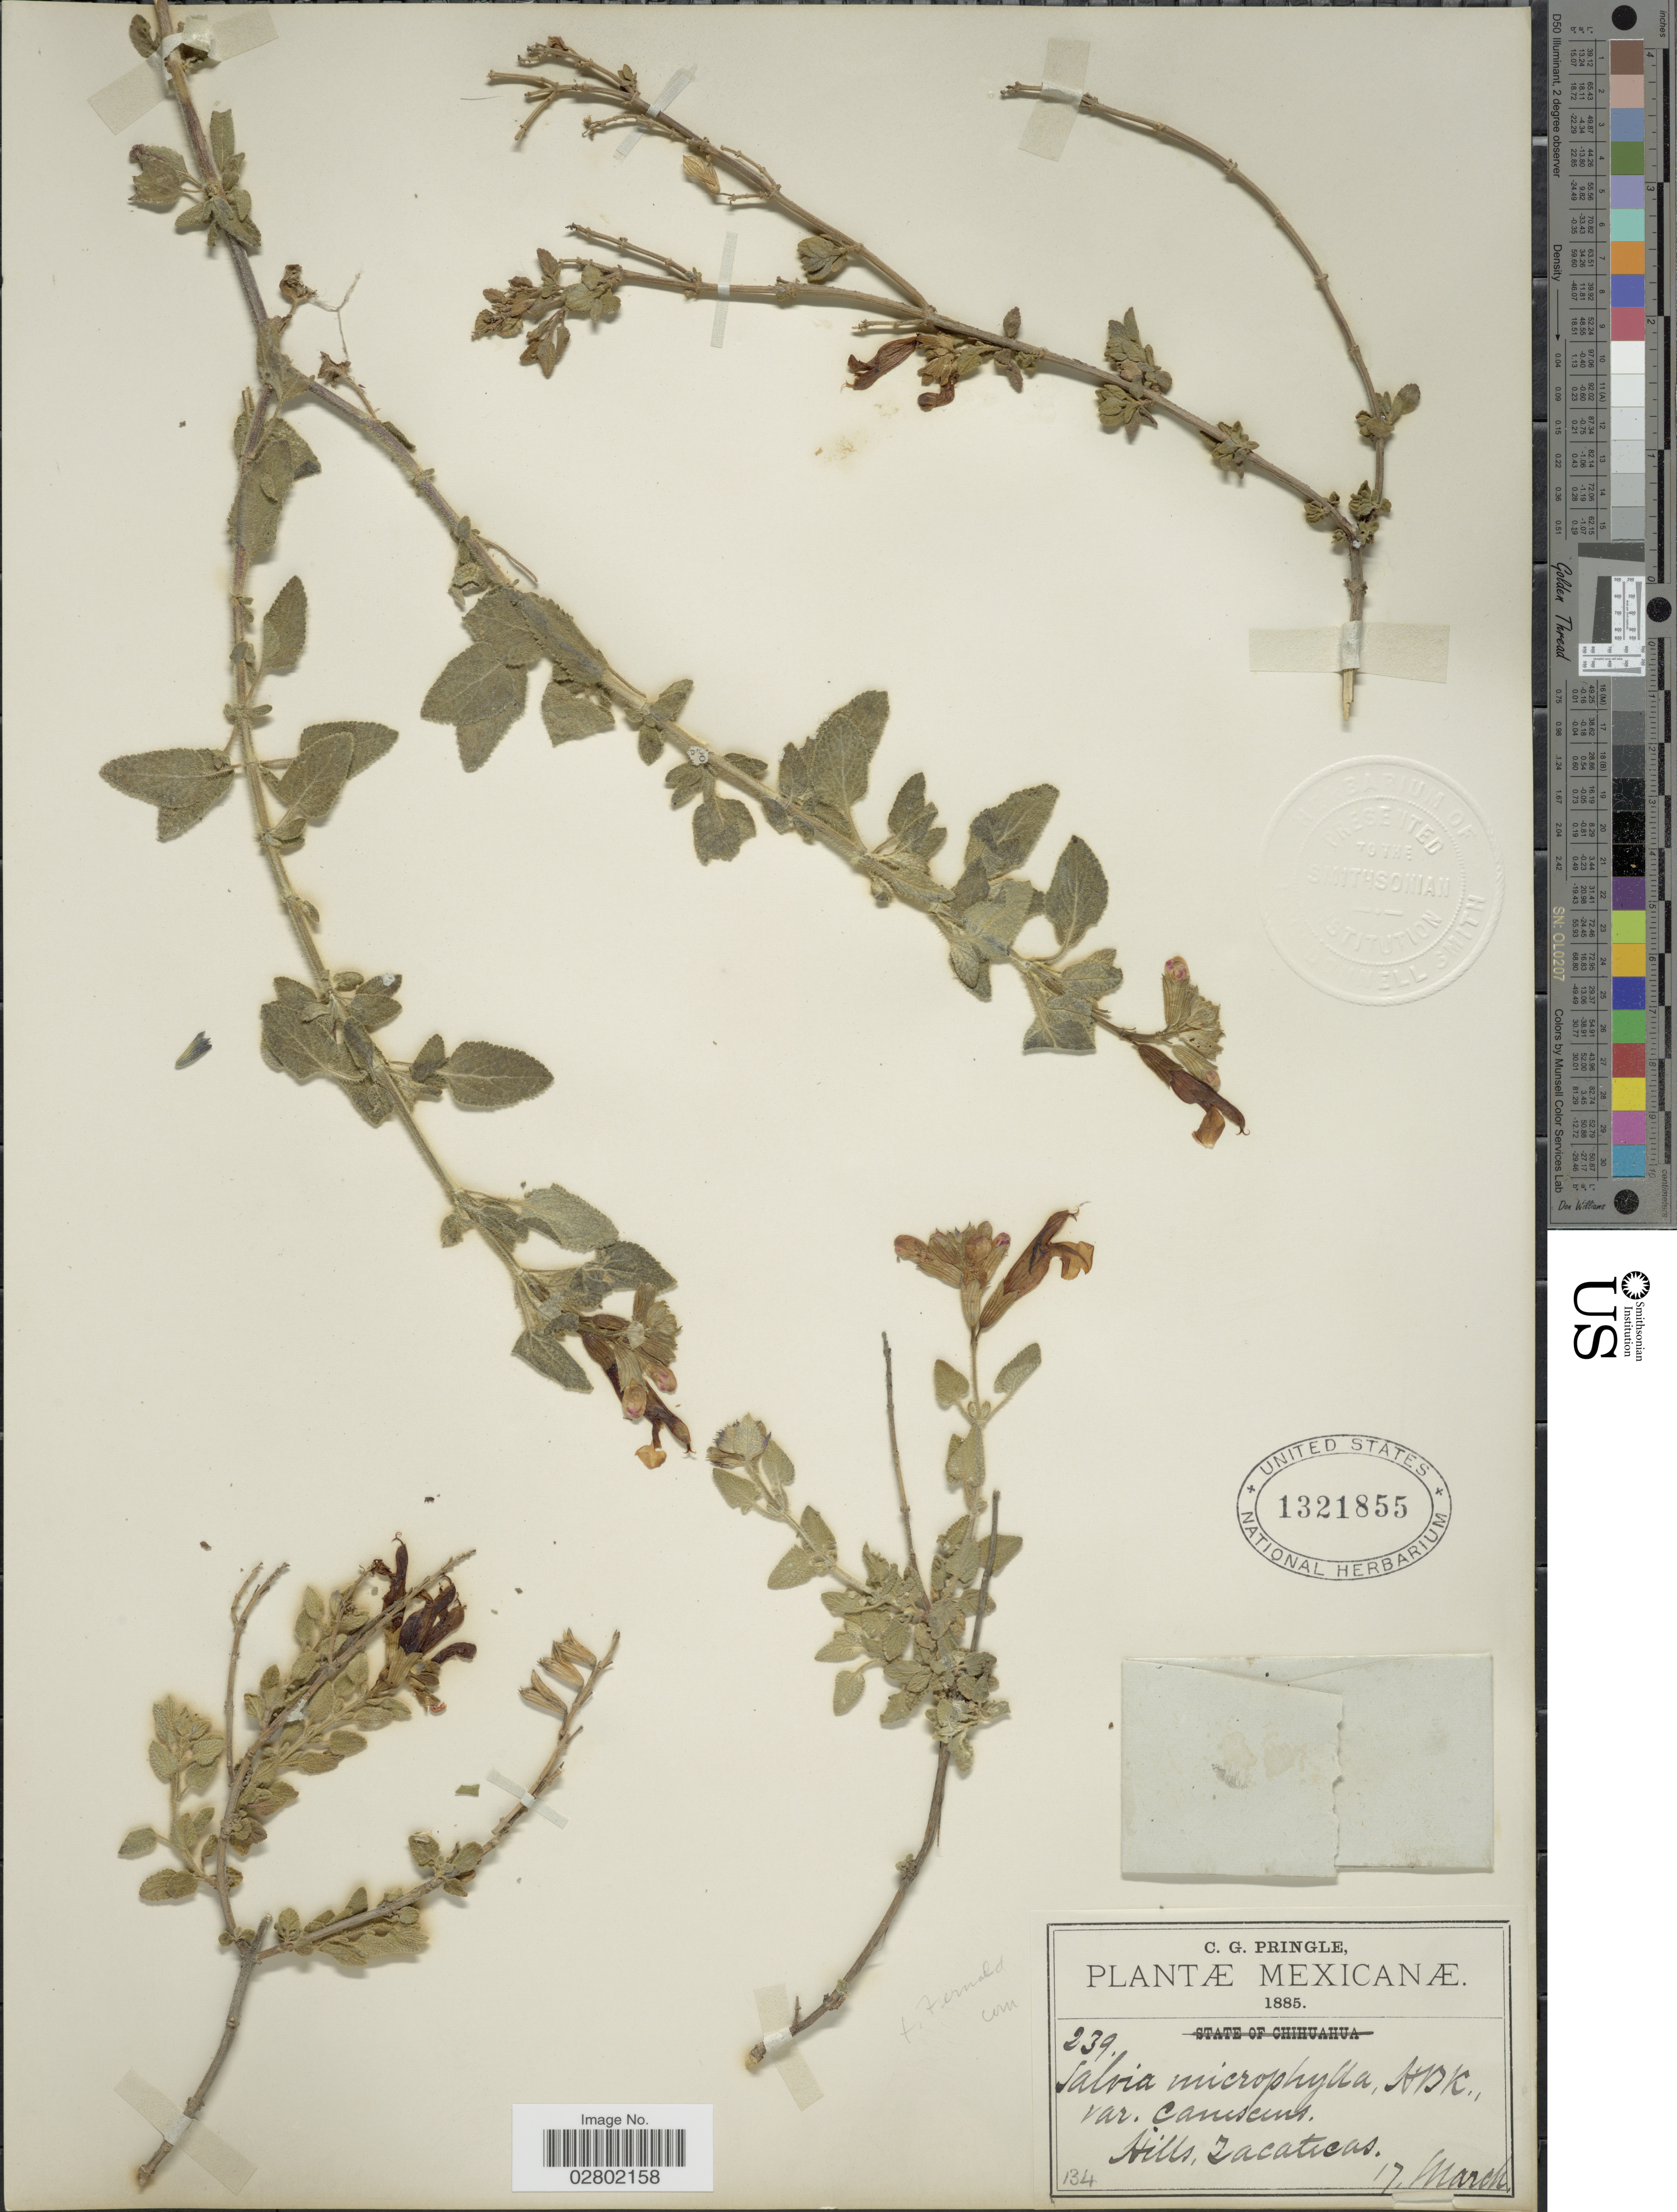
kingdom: Plantae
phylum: Tracheophyta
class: Magnoliopsida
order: Lamiales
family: Lamiaceae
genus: Salvia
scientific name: Salvia microphylla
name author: Kunth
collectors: C. G. Pringle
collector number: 239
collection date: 1885-03-17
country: Mexico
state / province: Zacatecas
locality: Hills, Zacatecas.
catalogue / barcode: US 1321855